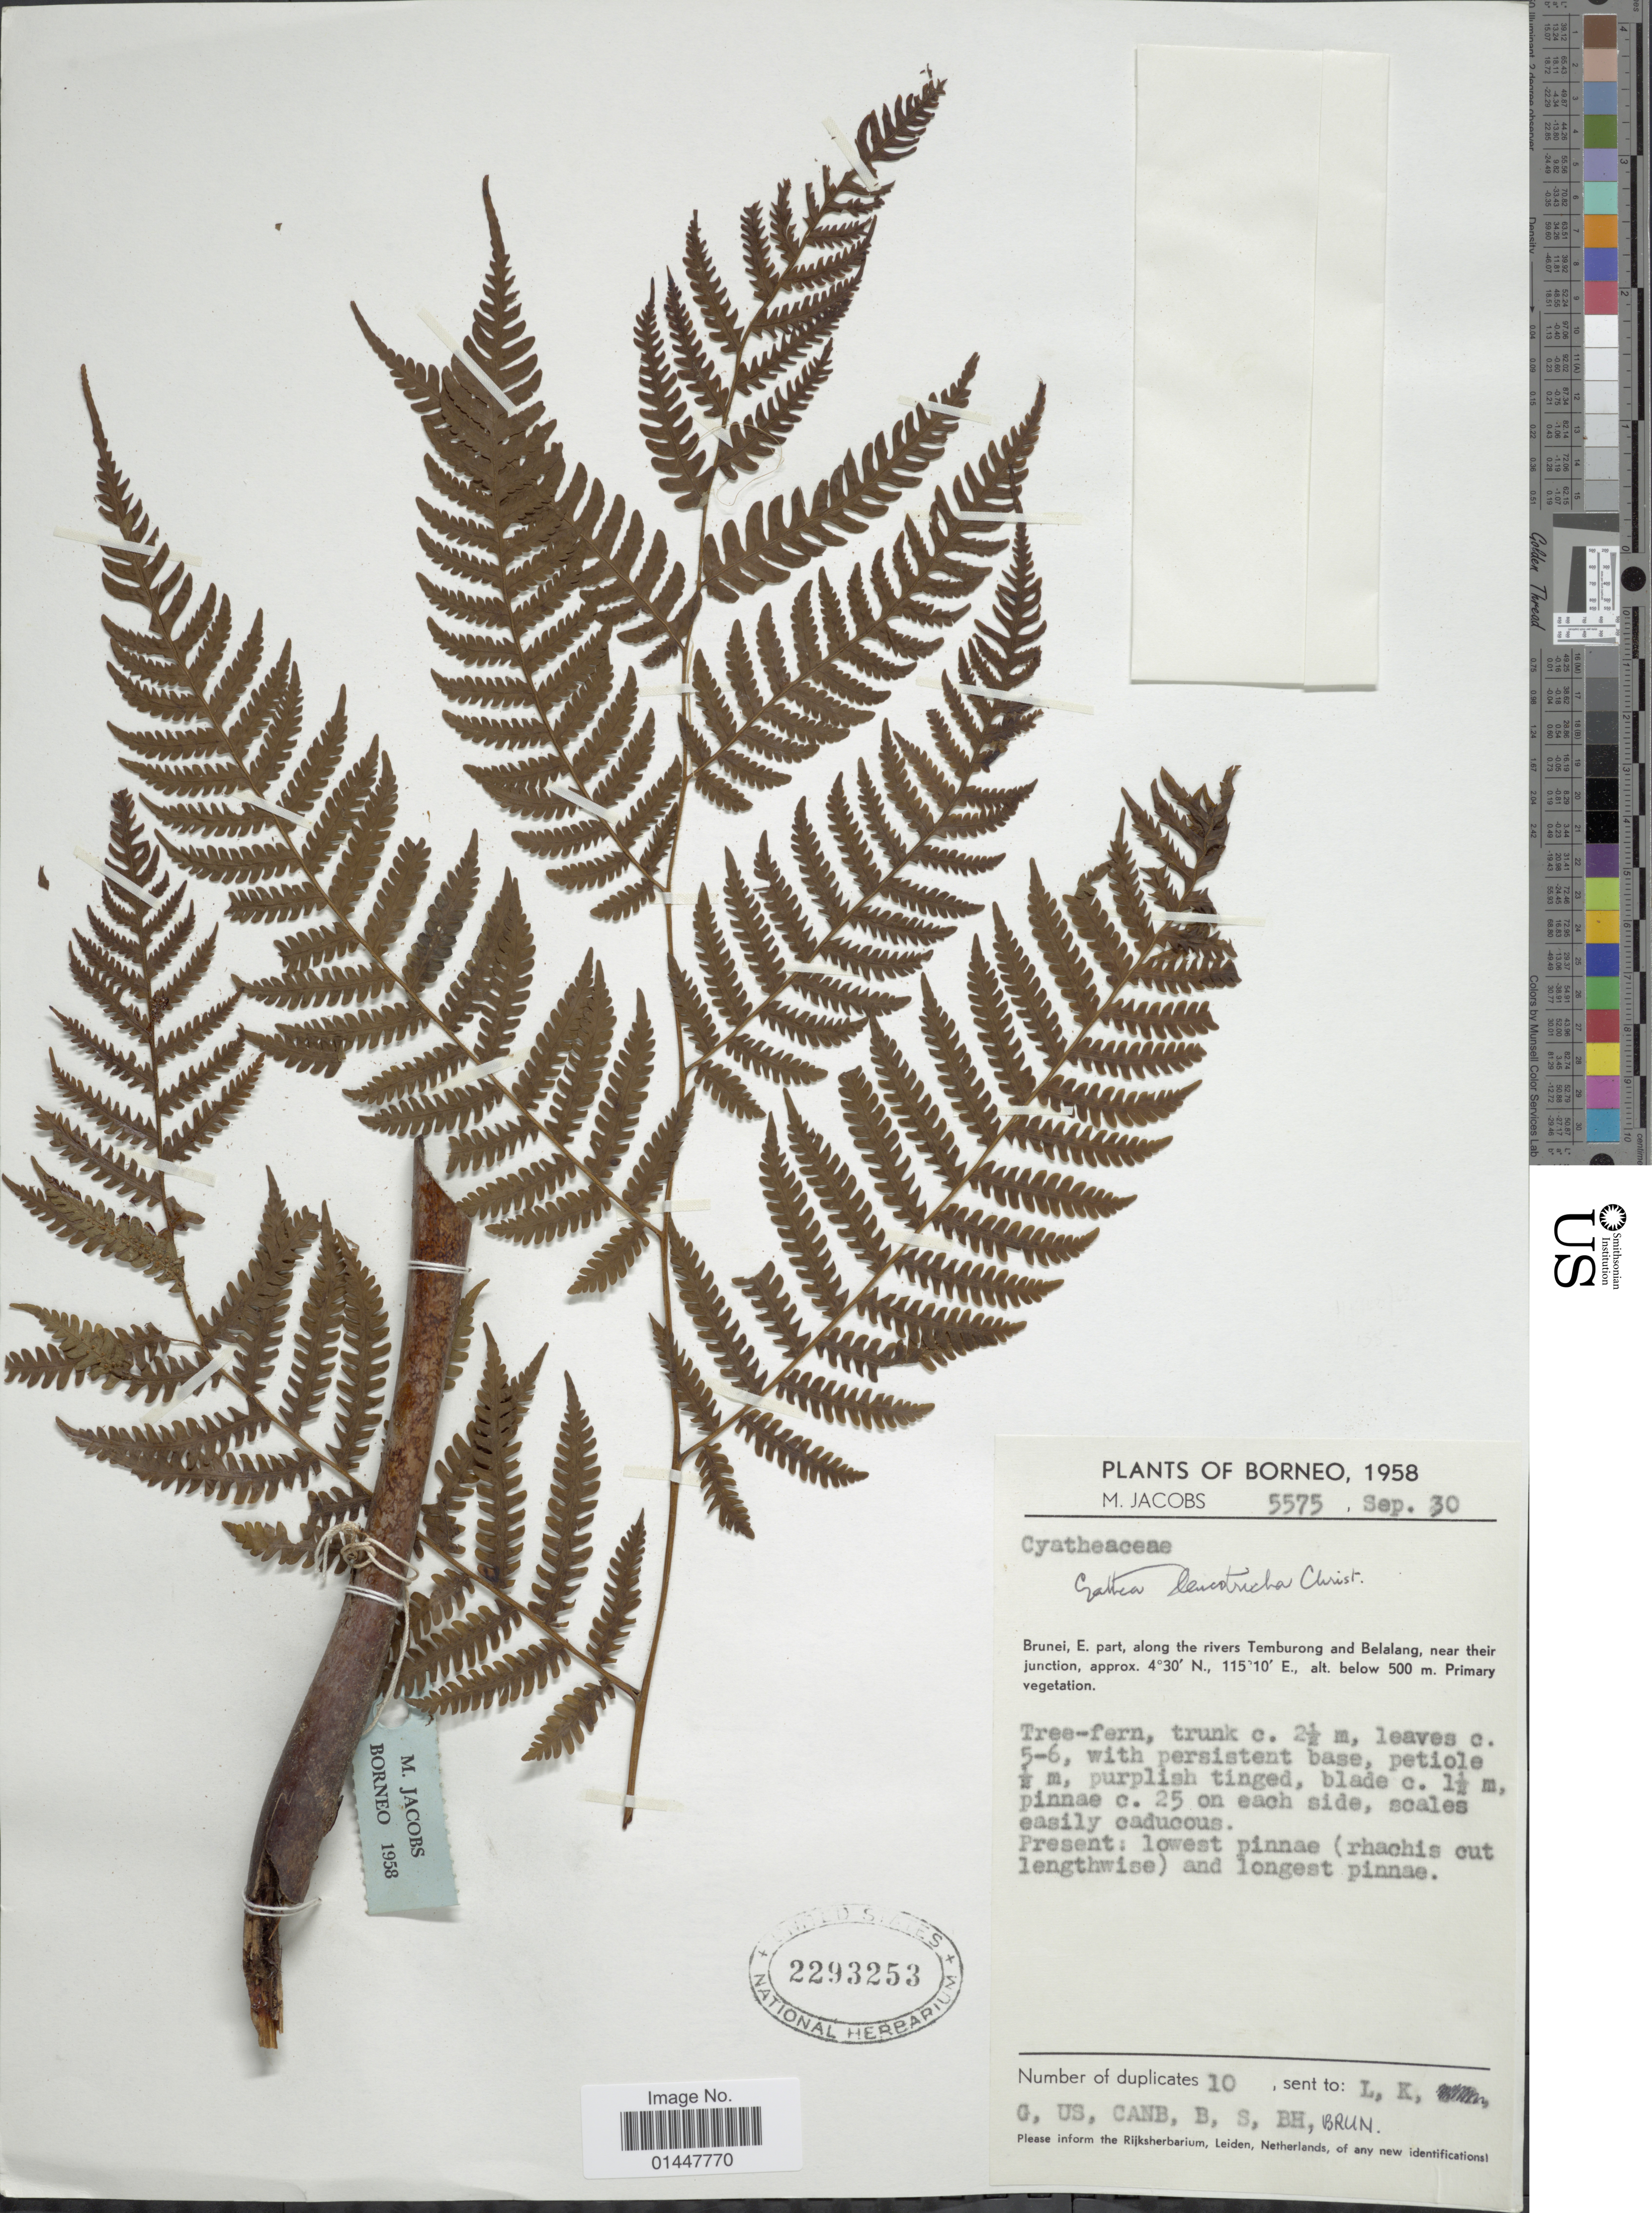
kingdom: Plantae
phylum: Tracheophyta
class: Polypodiopsida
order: Cyatheales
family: Cyatheaceae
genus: Sphaeropteris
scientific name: Sphaeropteris leucotricha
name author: (Christ) R.M. Tryon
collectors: M. Jacobs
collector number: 5575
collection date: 1958-09-30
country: Brunei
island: Borneo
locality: E. part, along the rivers Temburong and Belalang, near their junction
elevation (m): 500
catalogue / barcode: US 2293253